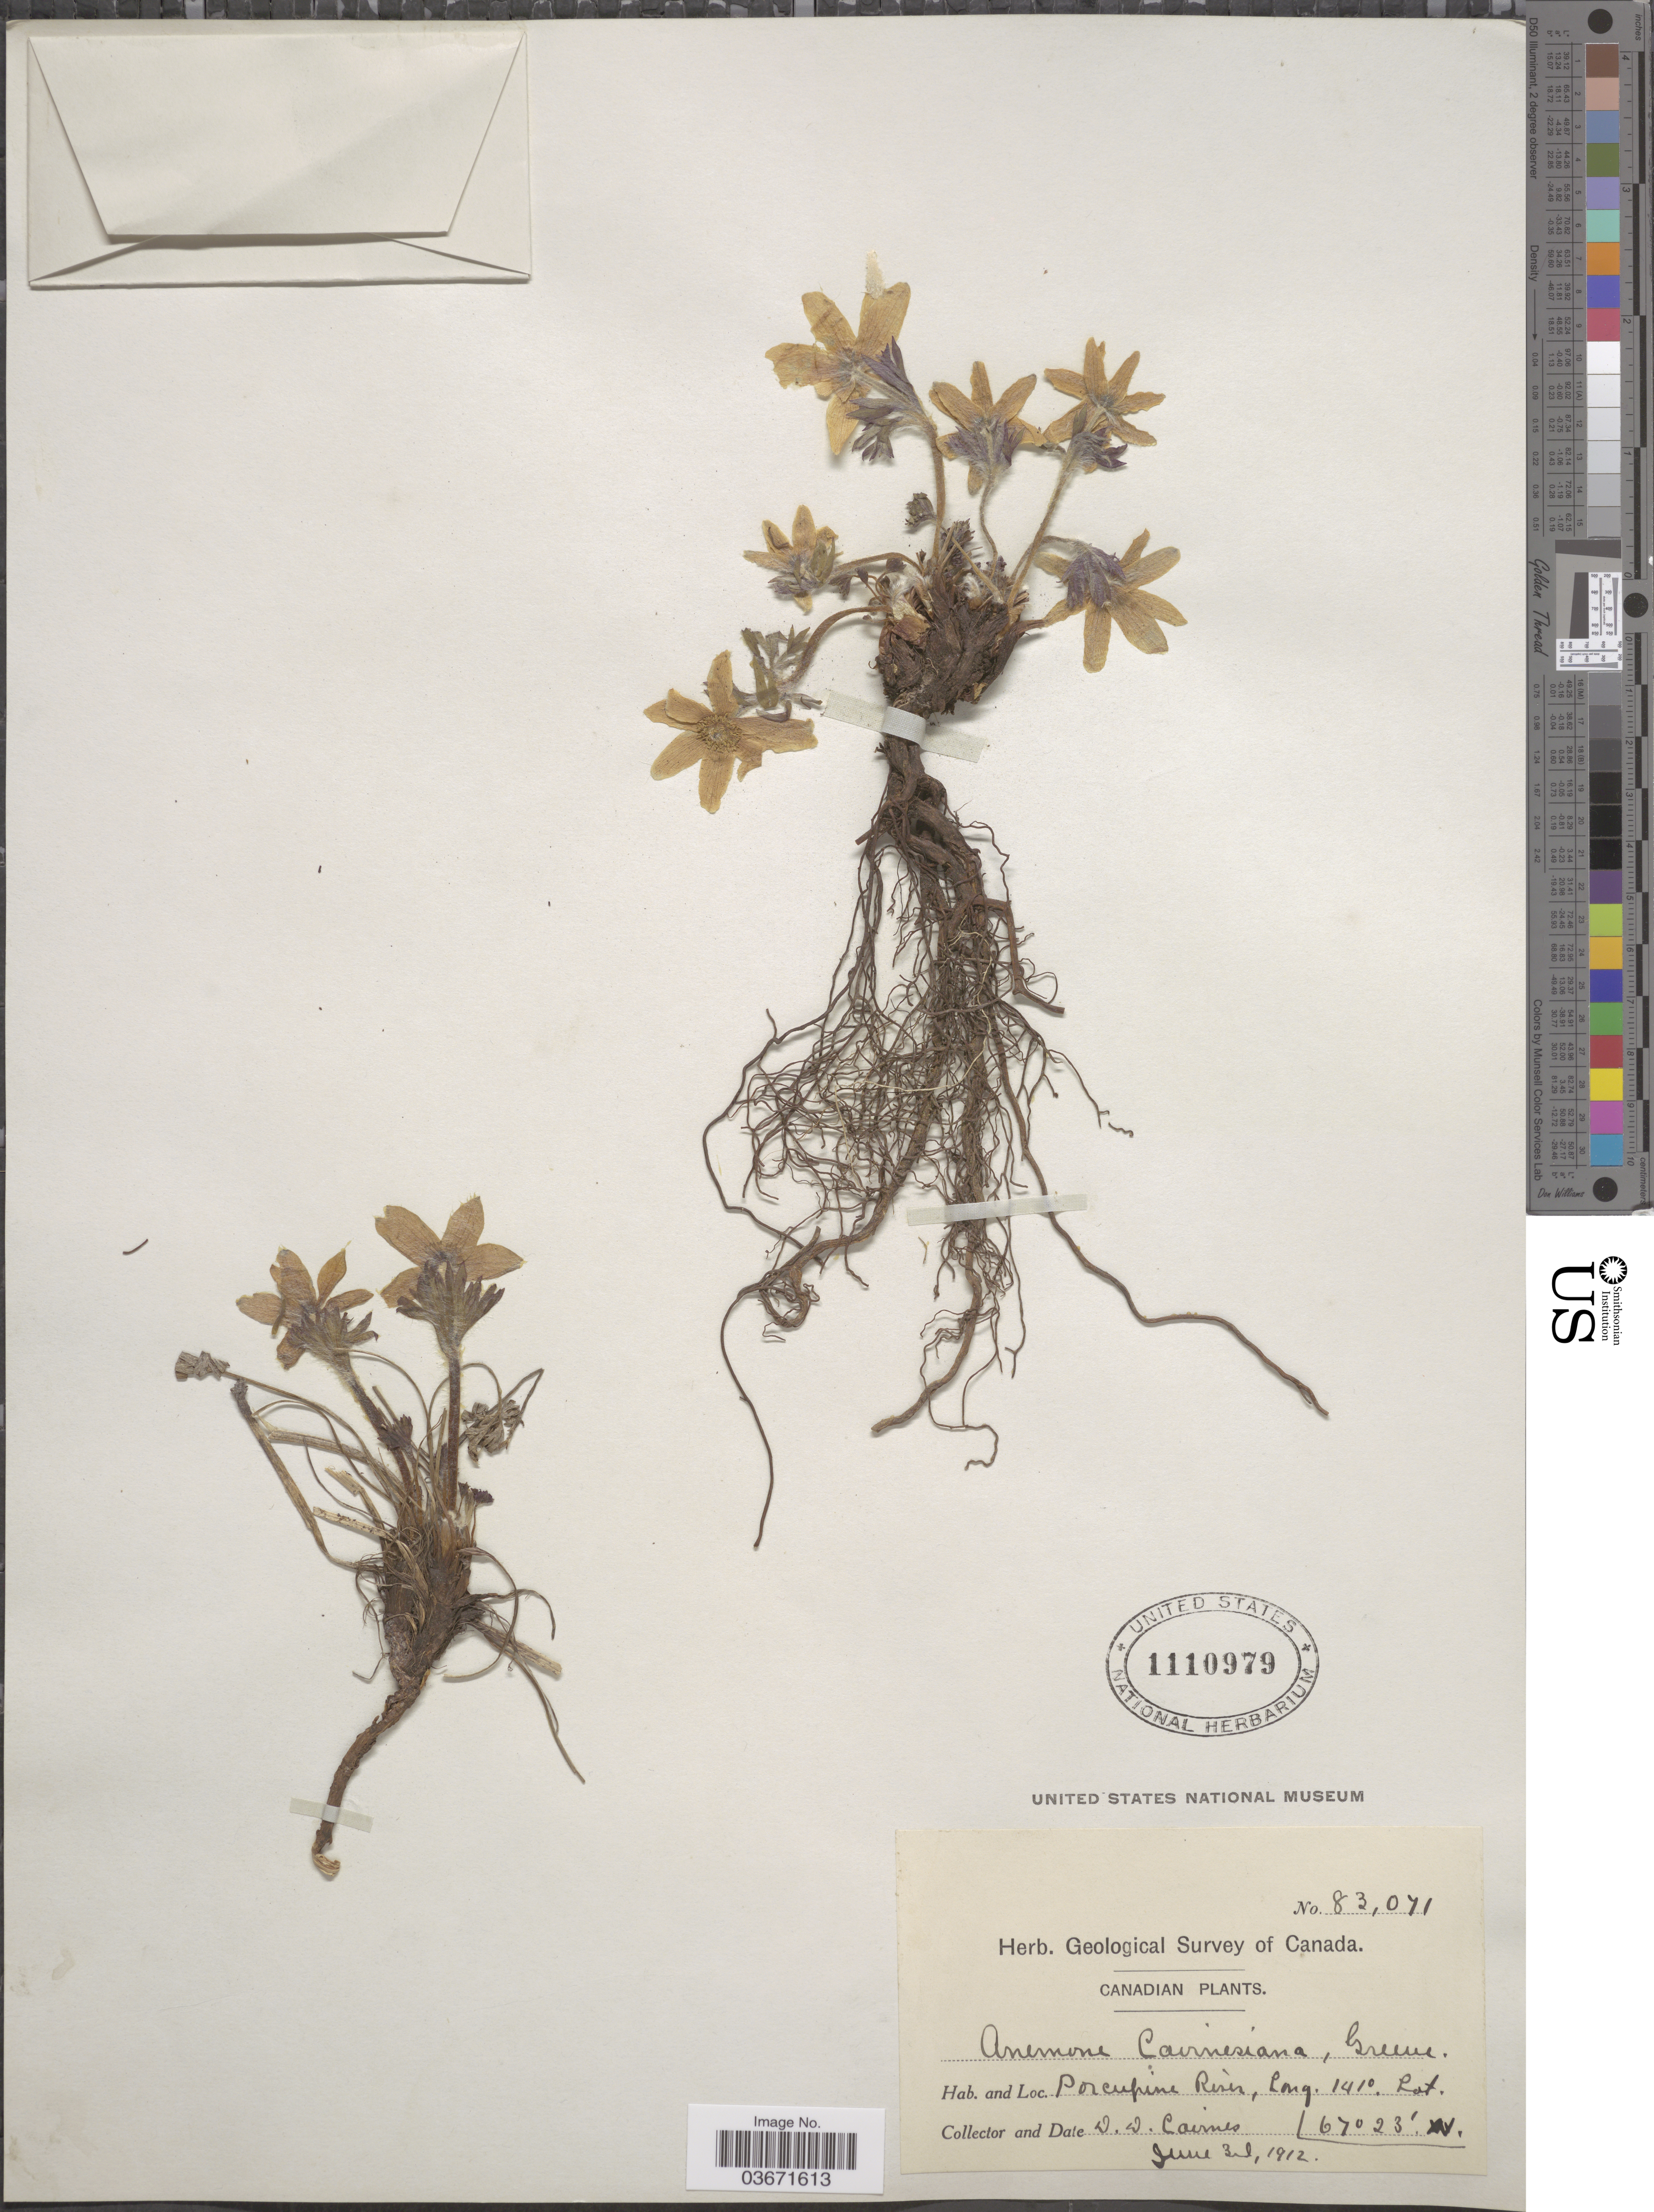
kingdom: Plantae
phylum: Tracheophyta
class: Magnoliopsida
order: Ranunculales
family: Ranunculaceae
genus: Anemone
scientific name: Anemone cairnesiana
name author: Greene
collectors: D. Cairnes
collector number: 83071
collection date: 1912-06-03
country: United States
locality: Porcupine River.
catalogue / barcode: US 1110979